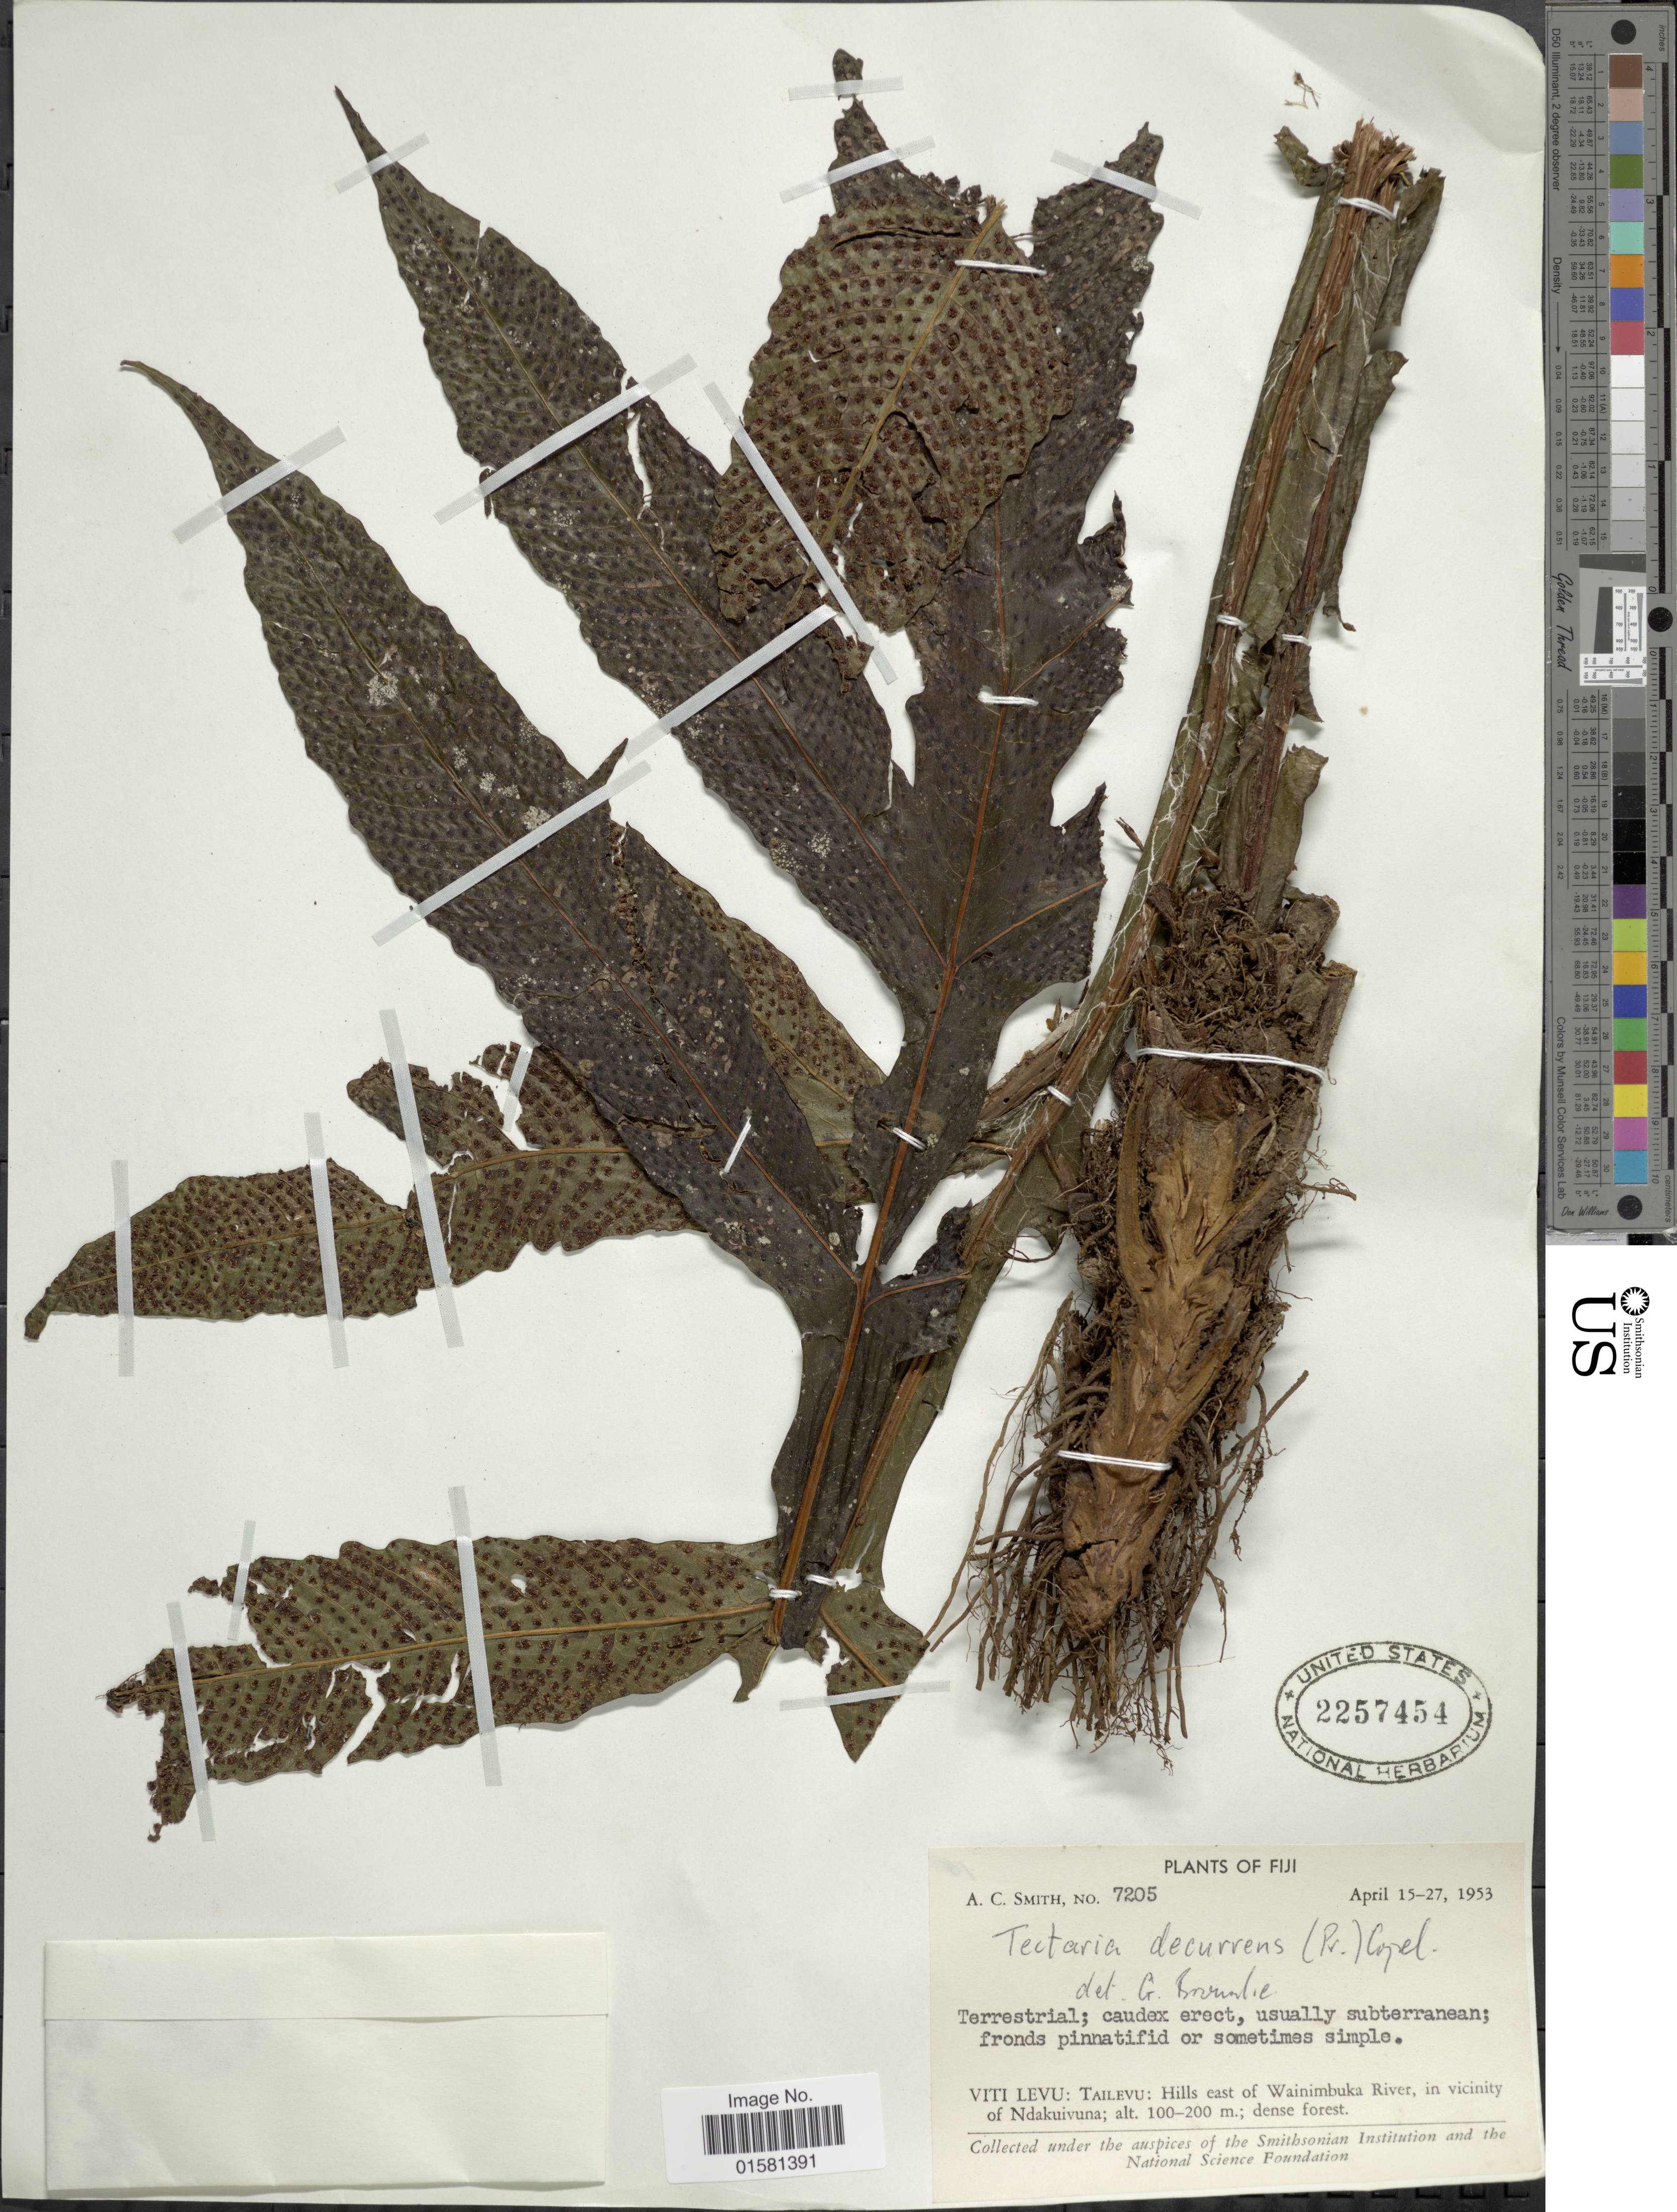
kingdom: Plantae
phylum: Tracheophyta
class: Polypodiopsida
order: Polypodiales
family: Tectariaceae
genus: Tectaria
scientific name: Tectaria decurrens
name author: (Presel.) Copel. in Elmer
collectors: A. C. Smith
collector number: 7205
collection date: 1953-04-15/1953-04-27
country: Fiji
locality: Fiji, Viti Levu: Tailevu: Hills east of Wainimbuka River, in vicinity of Ndakuivuna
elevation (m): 100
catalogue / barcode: US 2257454